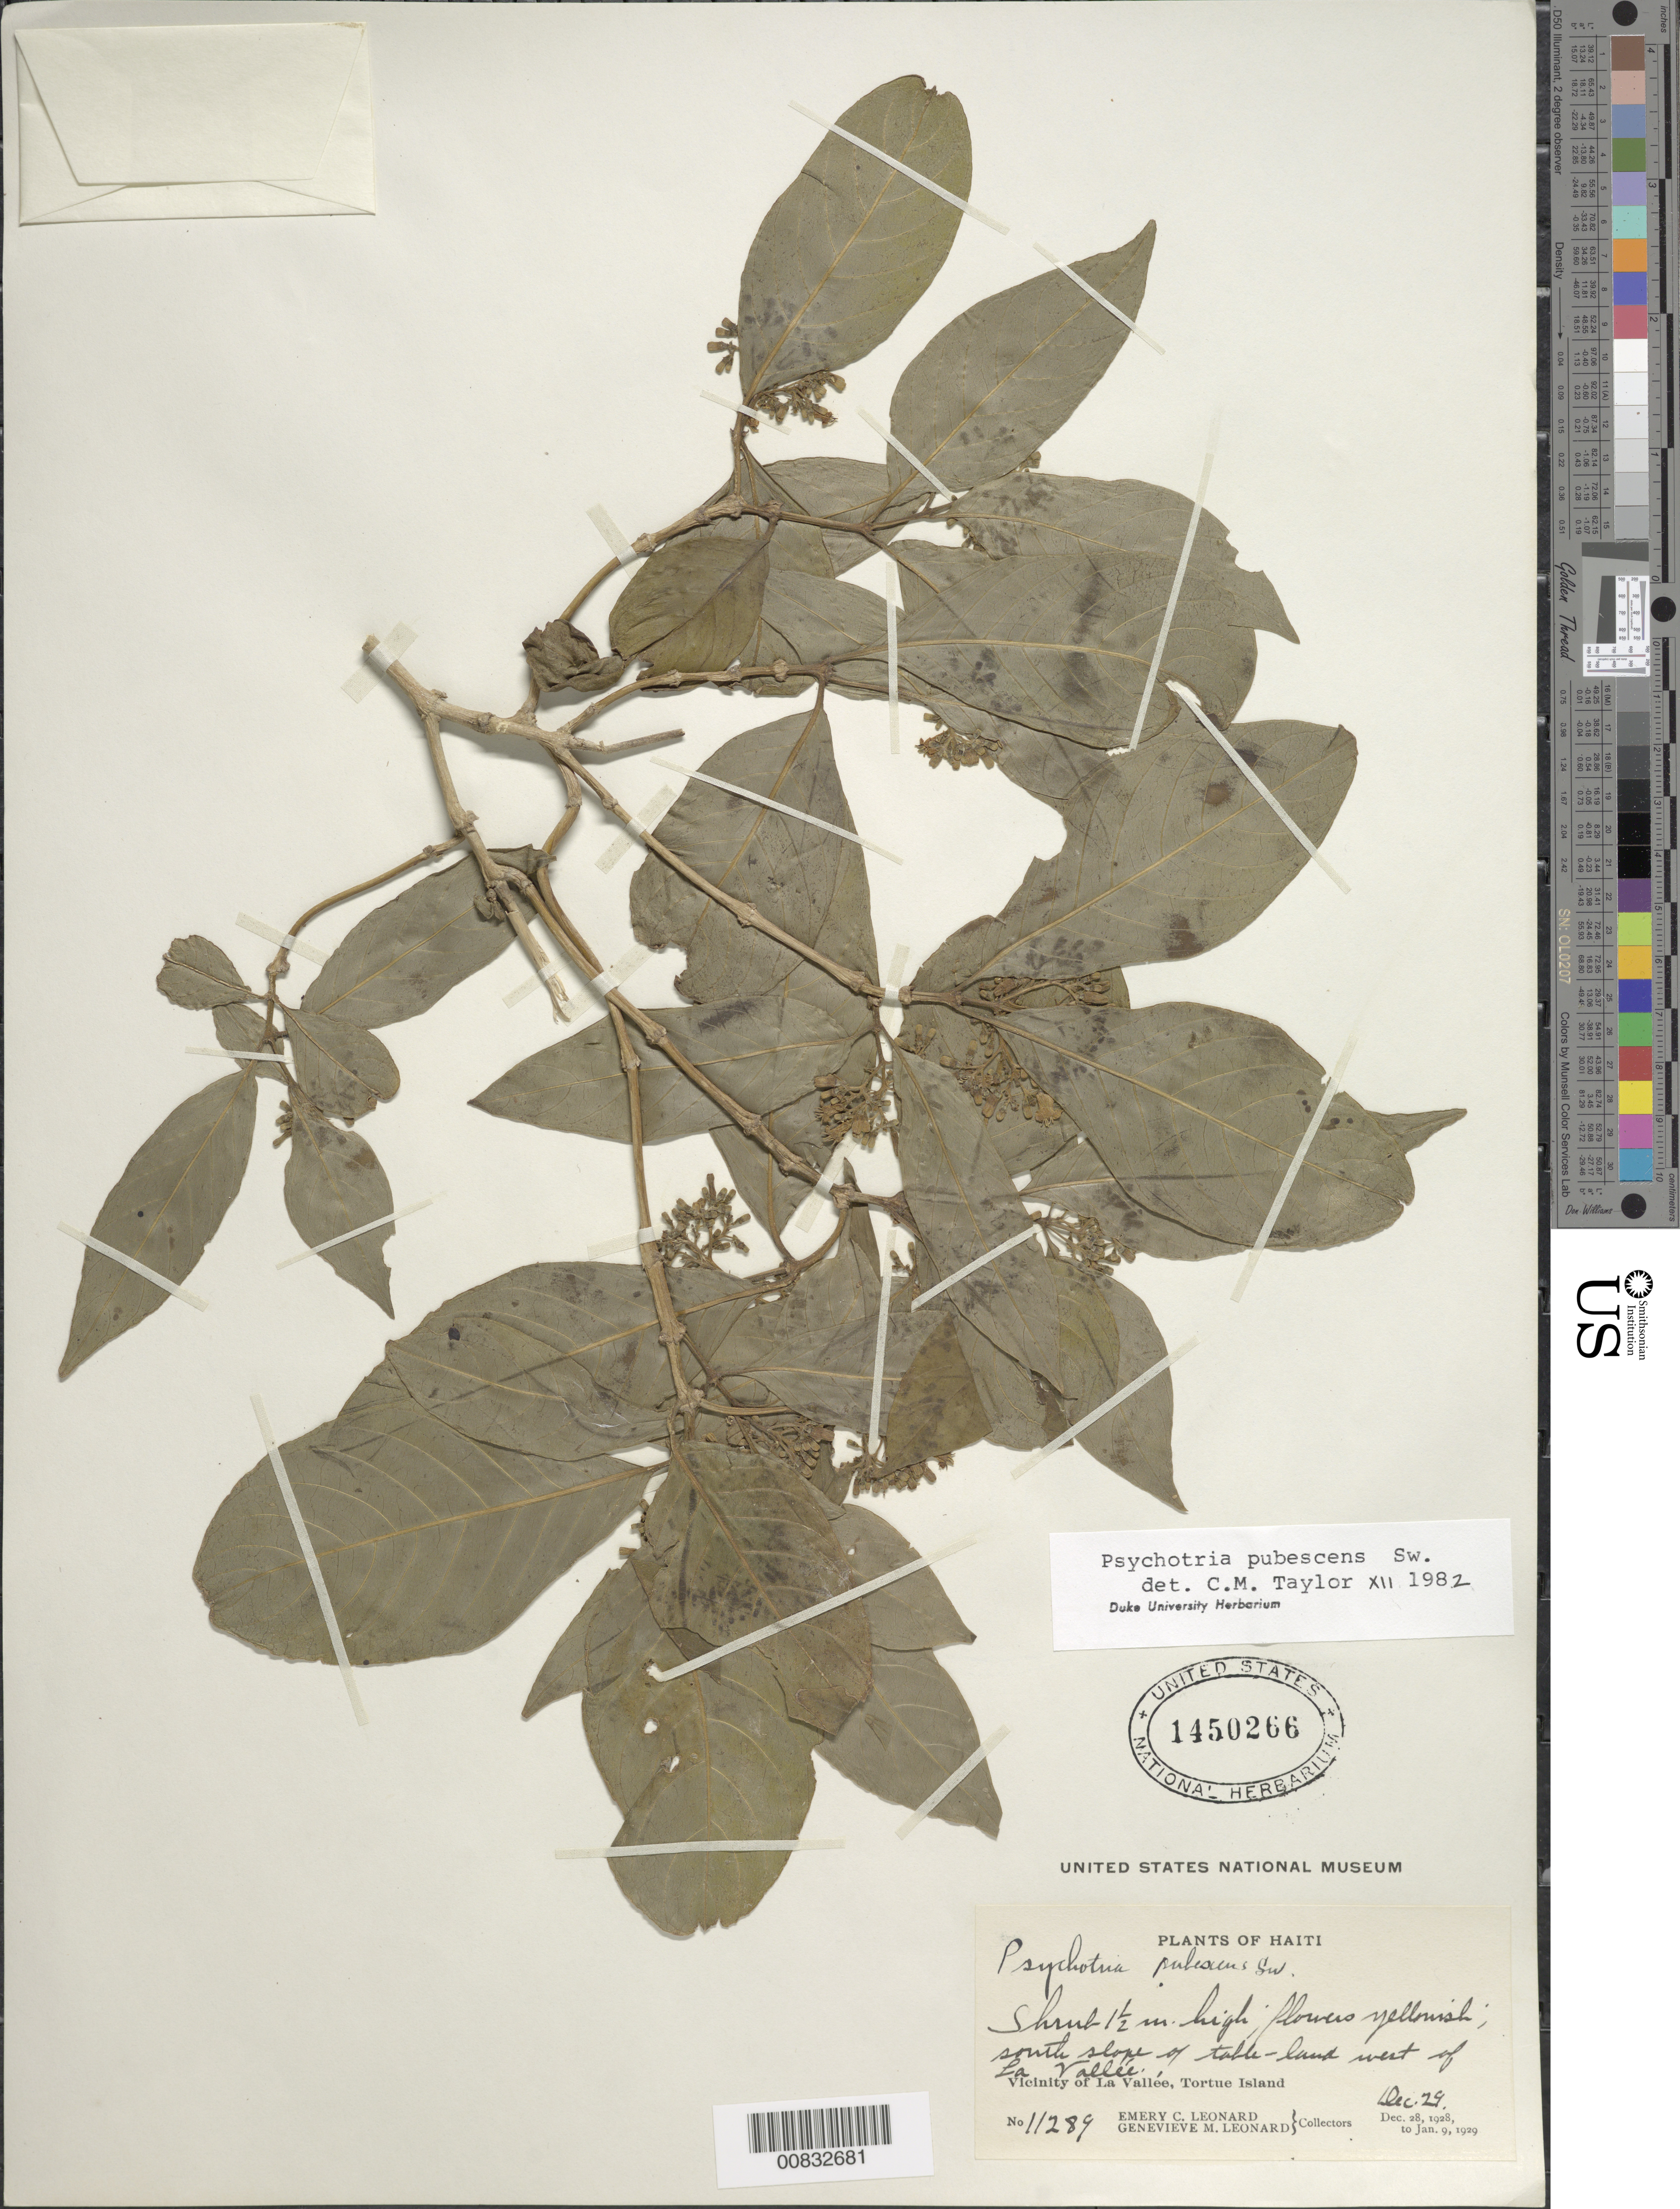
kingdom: Plantae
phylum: Tracheophyta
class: Magnoliopsida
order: Gentianales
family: Rubiaceae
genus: Psychotria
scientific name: Psychotria pubescens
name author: Sw.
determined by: Taylor, Charlotte M.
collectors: E. C. Leonard & G. M. Leonard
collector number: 11289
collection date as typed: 29 Dec 1928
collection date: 1928-12-29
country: Haiti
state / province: Nord-Ouest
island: Île de la Tortue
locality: Vicinity of La Vallée, south slope of table-land W of town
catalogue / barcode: US 1450266